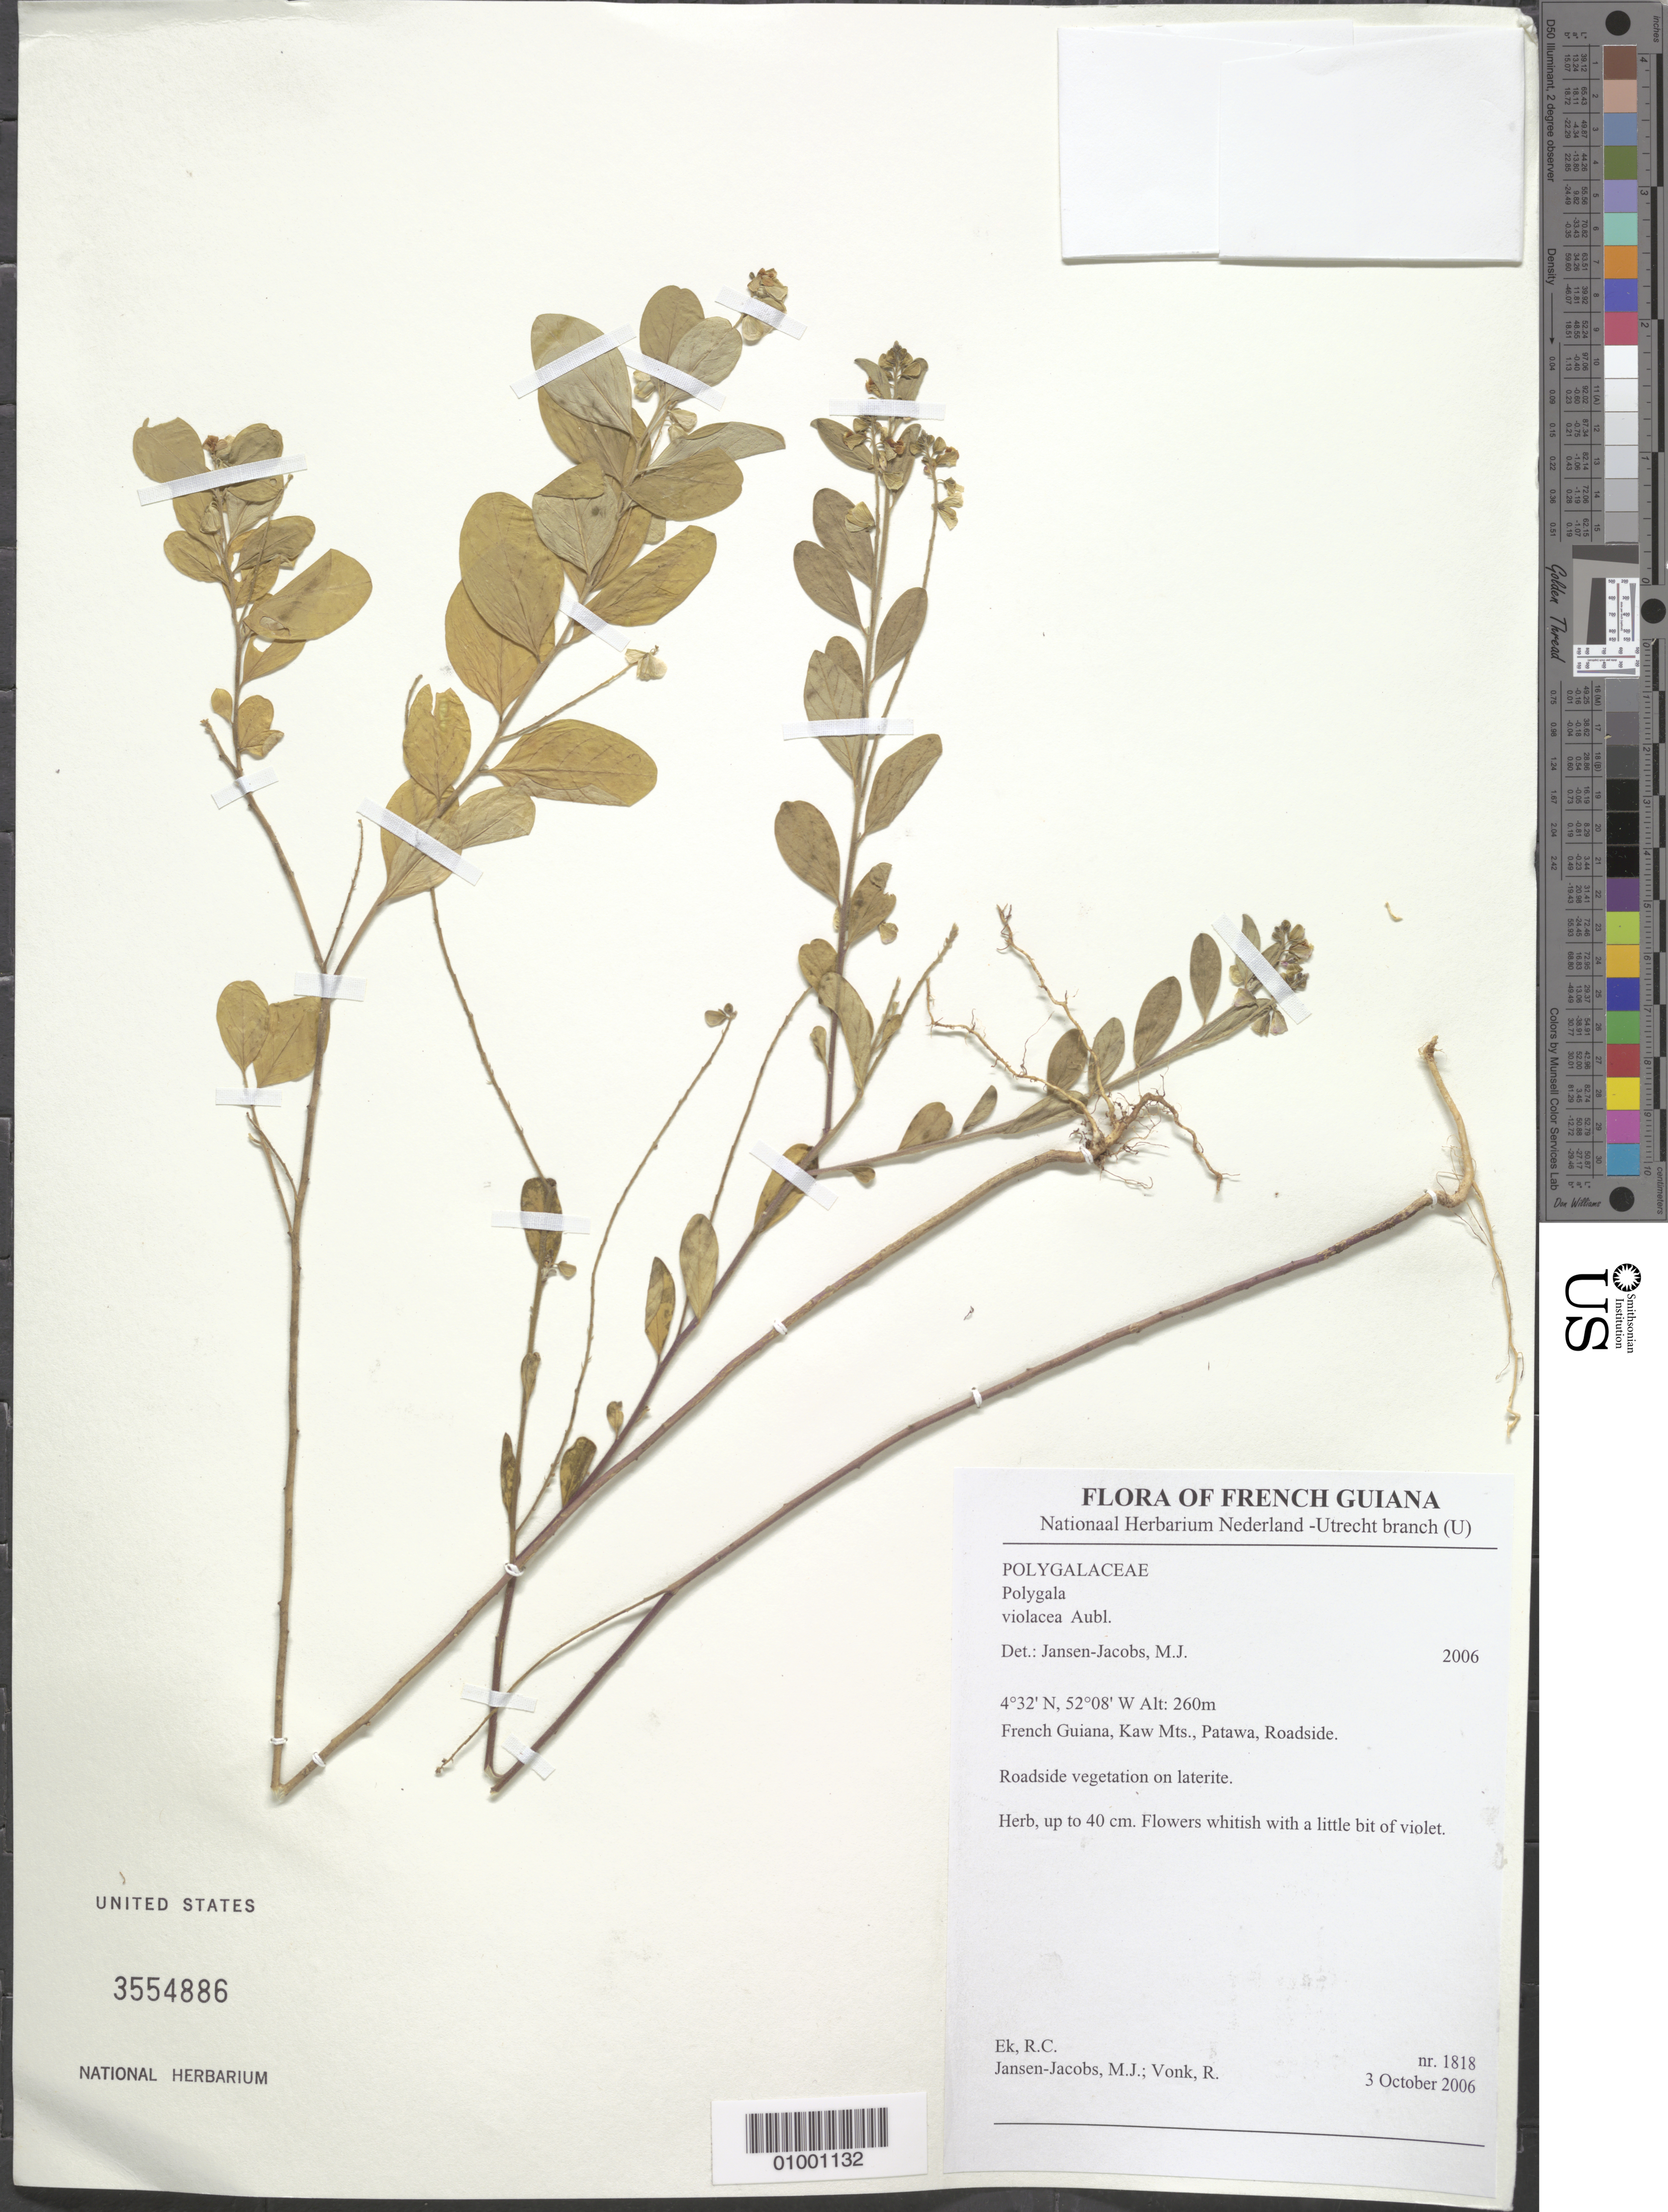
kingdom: Plantae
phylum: Tracheophyta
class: Magnoliopsida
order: Fabales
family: Polygalaceae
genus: Asemeia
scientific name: Asemeia martiana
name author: (A.W. Benn.) J.F.B. Pastore & J.R. Abbott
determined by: Strong, Mark T., (BOT), Smithsonian Institution - National Museum of Natural History (UNITED STATES)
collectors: R. C. Ek, M. J. Jansen-Jacobs & R. Vonk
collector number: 1818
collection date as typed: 3-Oct-06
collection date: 2006-10-03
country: French Guiana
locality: Kaw Mts., Patawa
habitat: Roadside vegetation on laterite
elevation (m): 260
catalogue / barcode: US 3554886